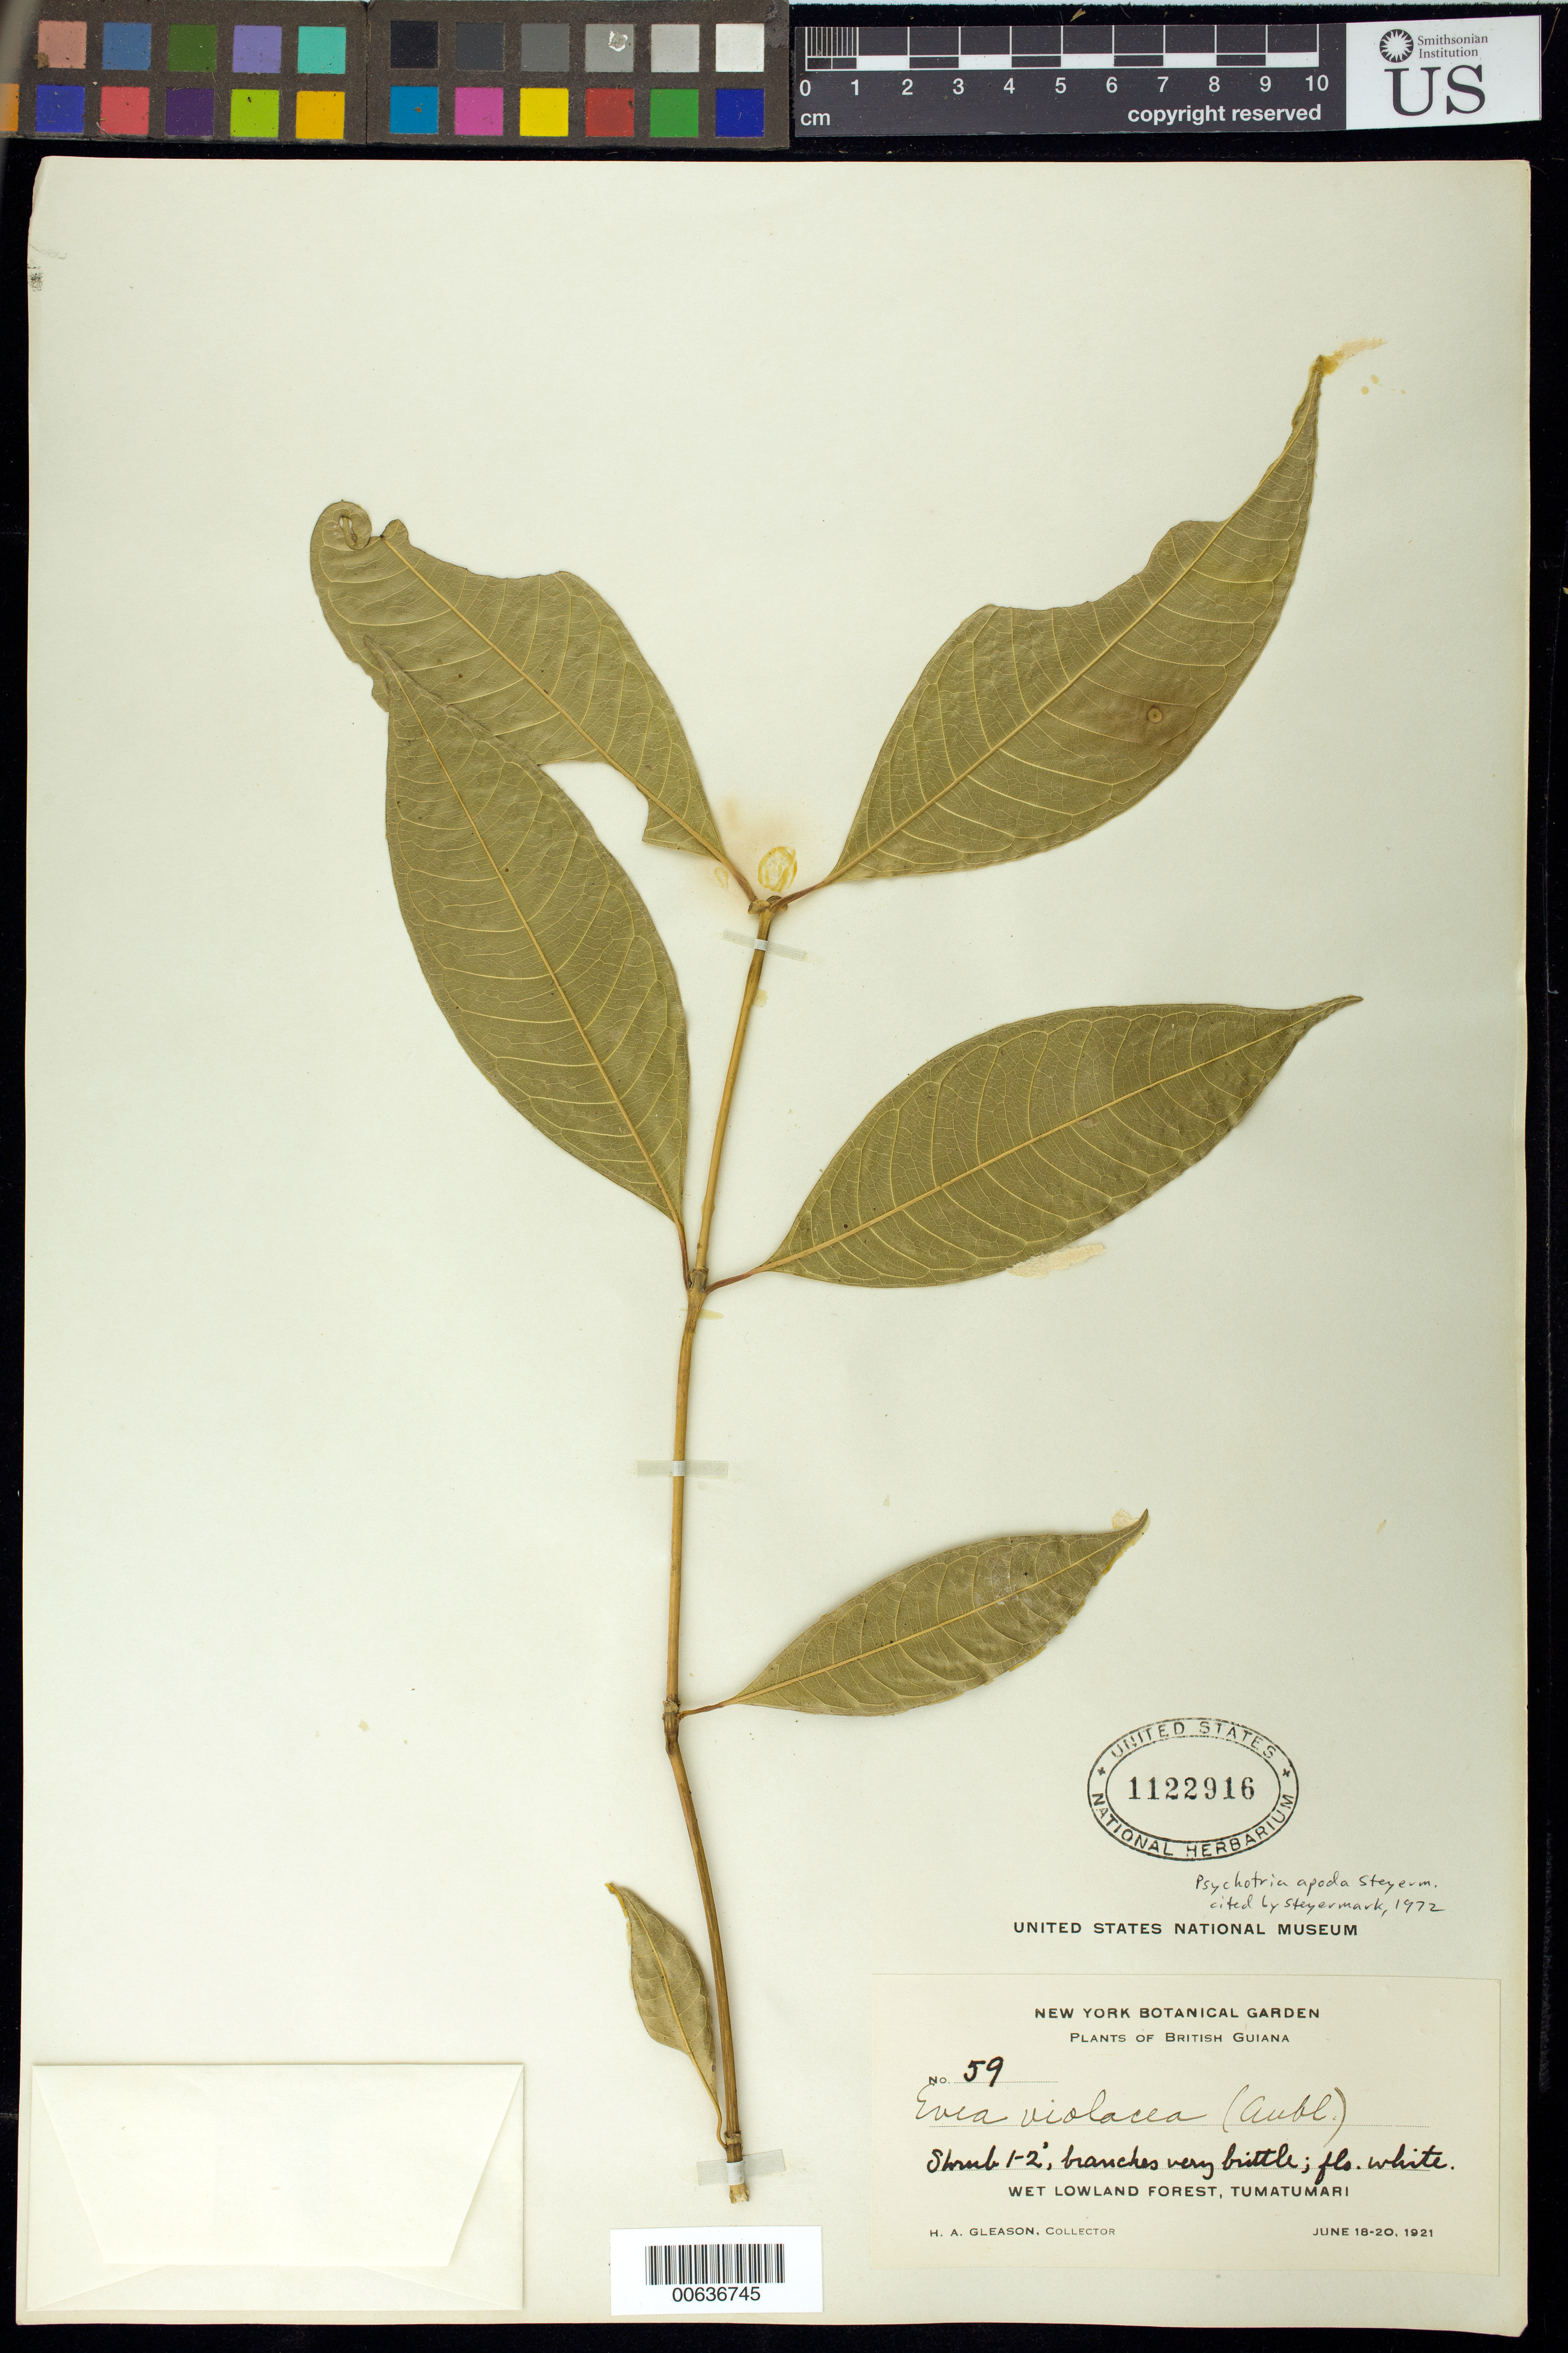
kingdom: Plantae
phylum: Tracheophyta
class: Magnoliopsida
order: Gentianales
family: Rubiaceae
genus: Psychotria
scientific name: Psychotria apoda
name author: Steyerm.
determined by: Steyermark, Julian A., (VEN)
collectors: H. A. Gleason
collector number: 59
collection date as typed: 18-Jun-21 to 8-Jul-21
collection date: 1921-06-18/1921-07-08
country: Guyana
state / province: Potaro-Siparuni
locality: Tumatumari Village, Potaro R.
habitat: Wet lowland forest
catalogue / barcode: US 1122916